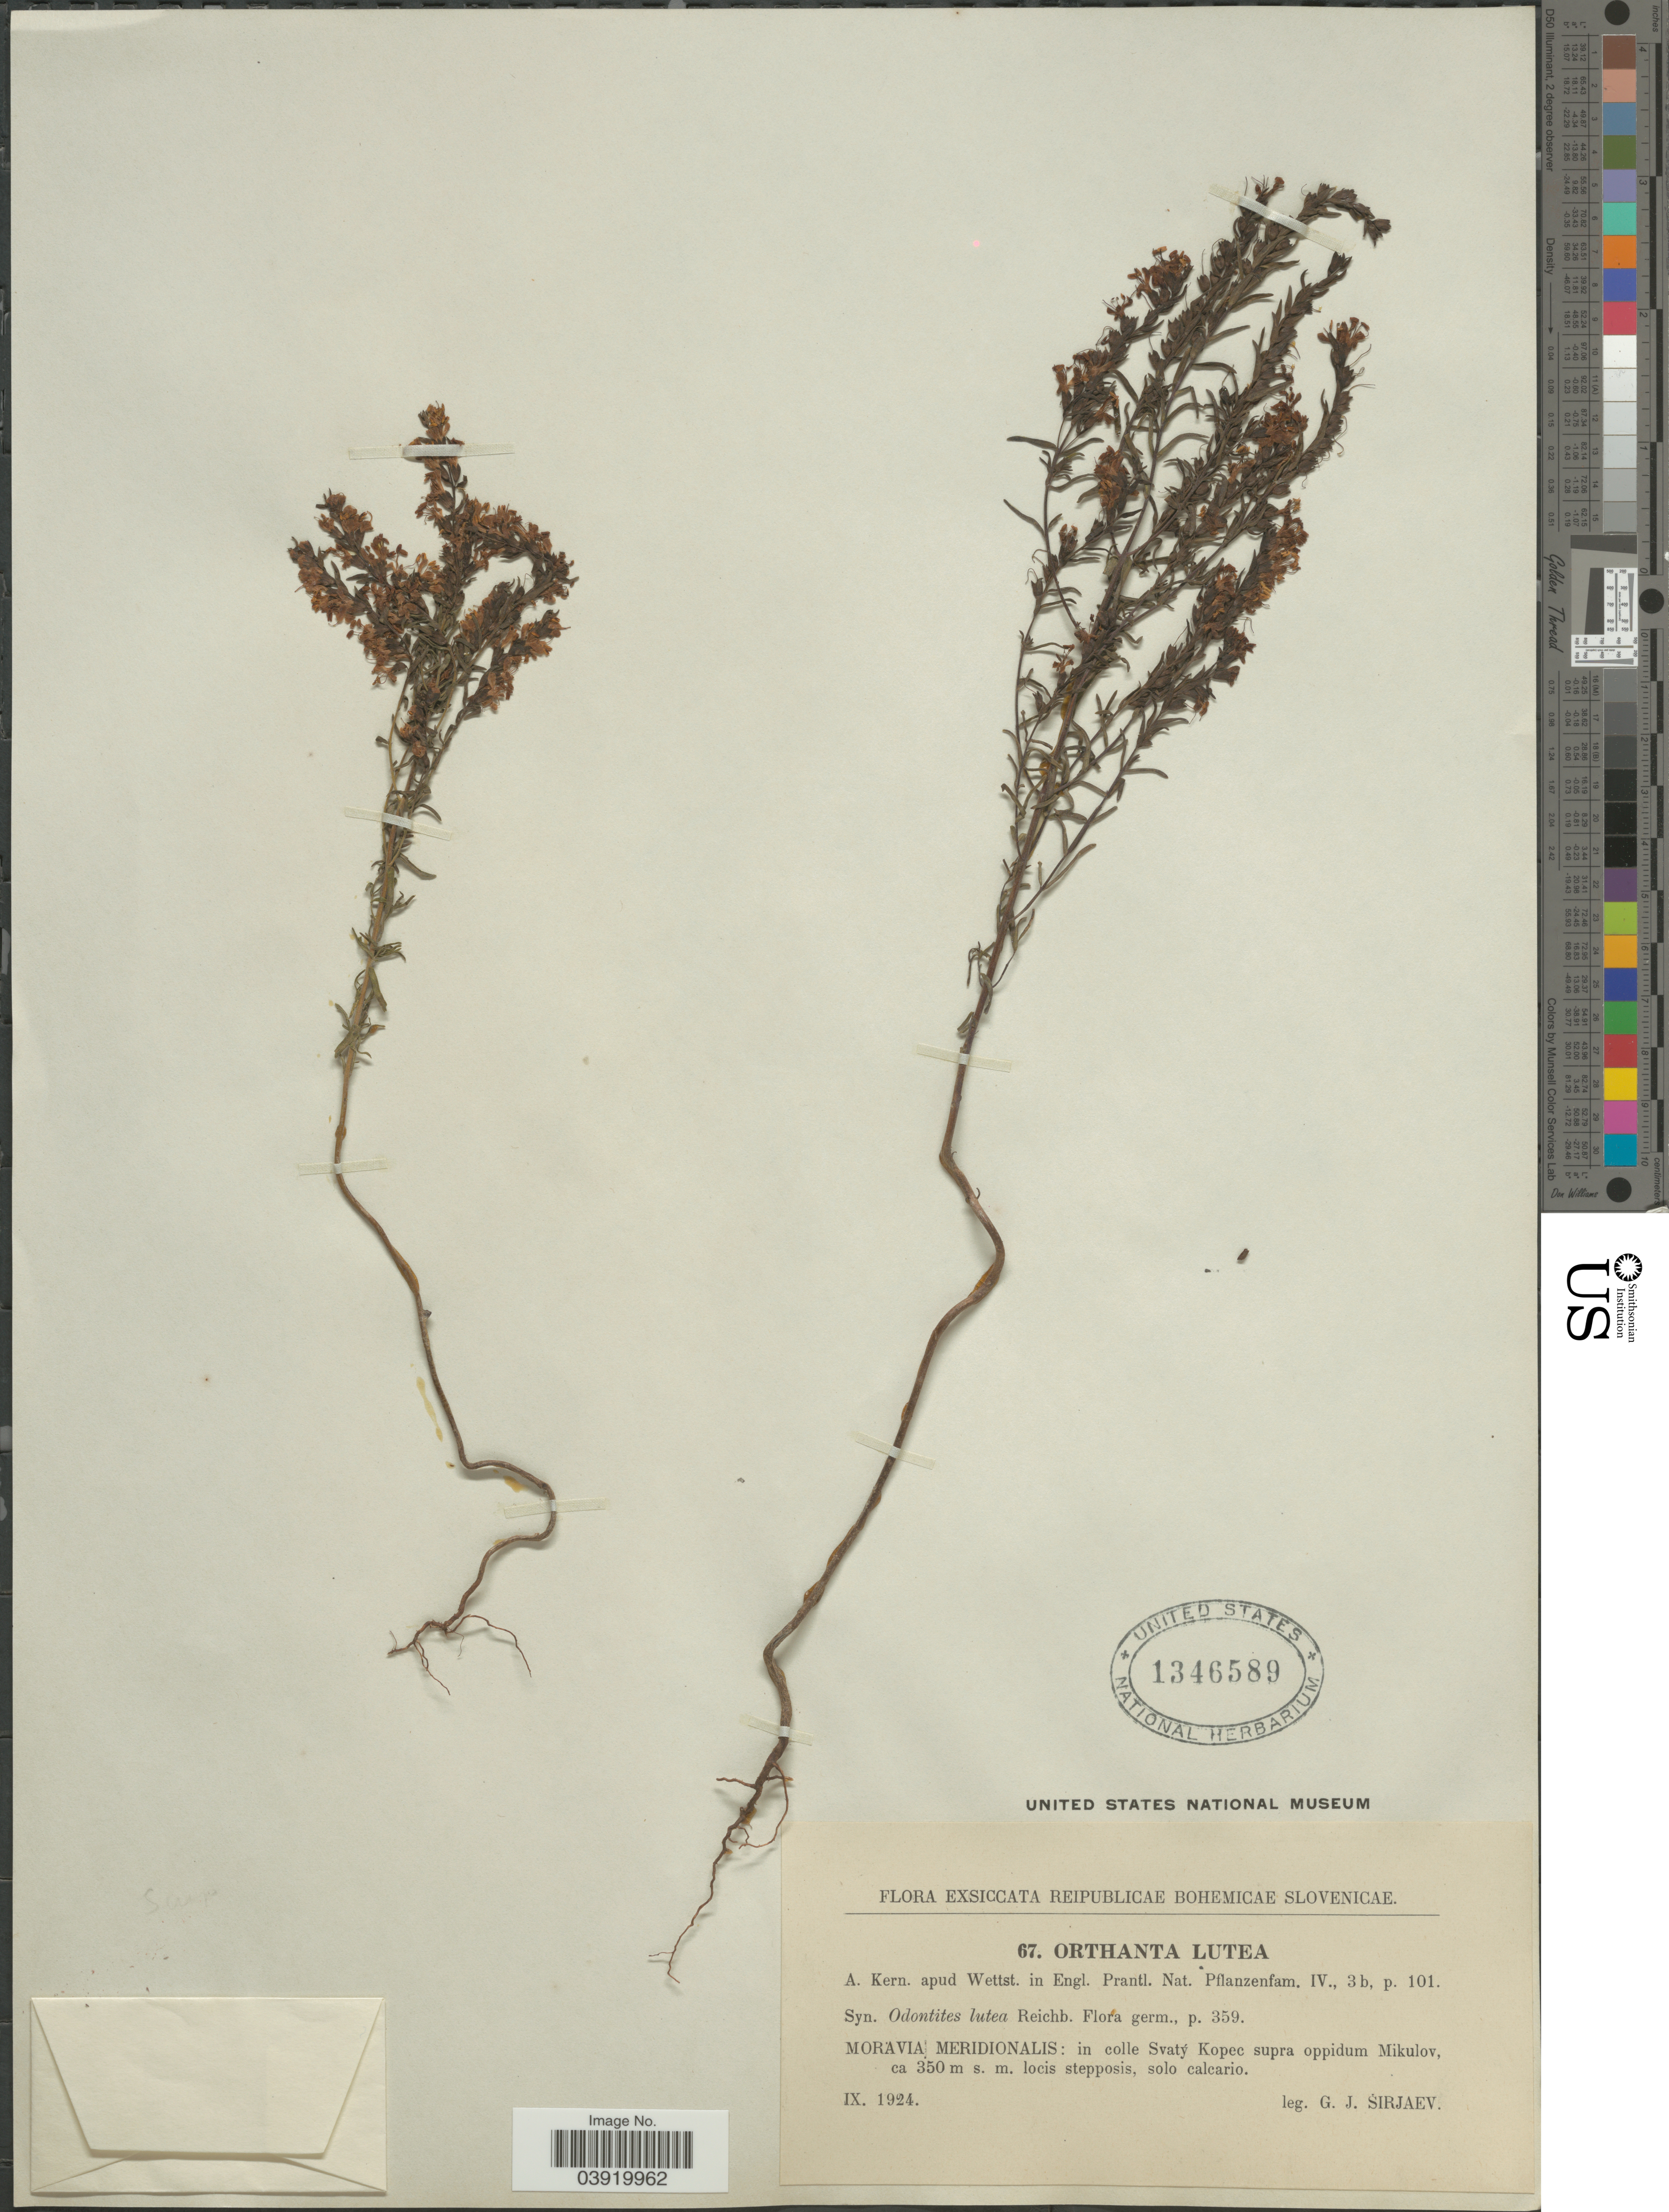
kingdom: Plantae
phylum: Tracheophyta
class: Magnoliopsida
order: Lamiales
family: Orobanchaceae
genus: Odontites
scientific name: Odontites luteus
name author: (L.) Clairv.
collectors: G. Sirjaev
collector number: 67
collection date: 1924-09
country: Czechia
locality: Reipublicae Bohemicae Slovenicae. Moravia Meridionalis: in colle Svatý Kopec supra oppidum Mikulov.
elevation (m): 350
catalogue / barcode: US 1346589